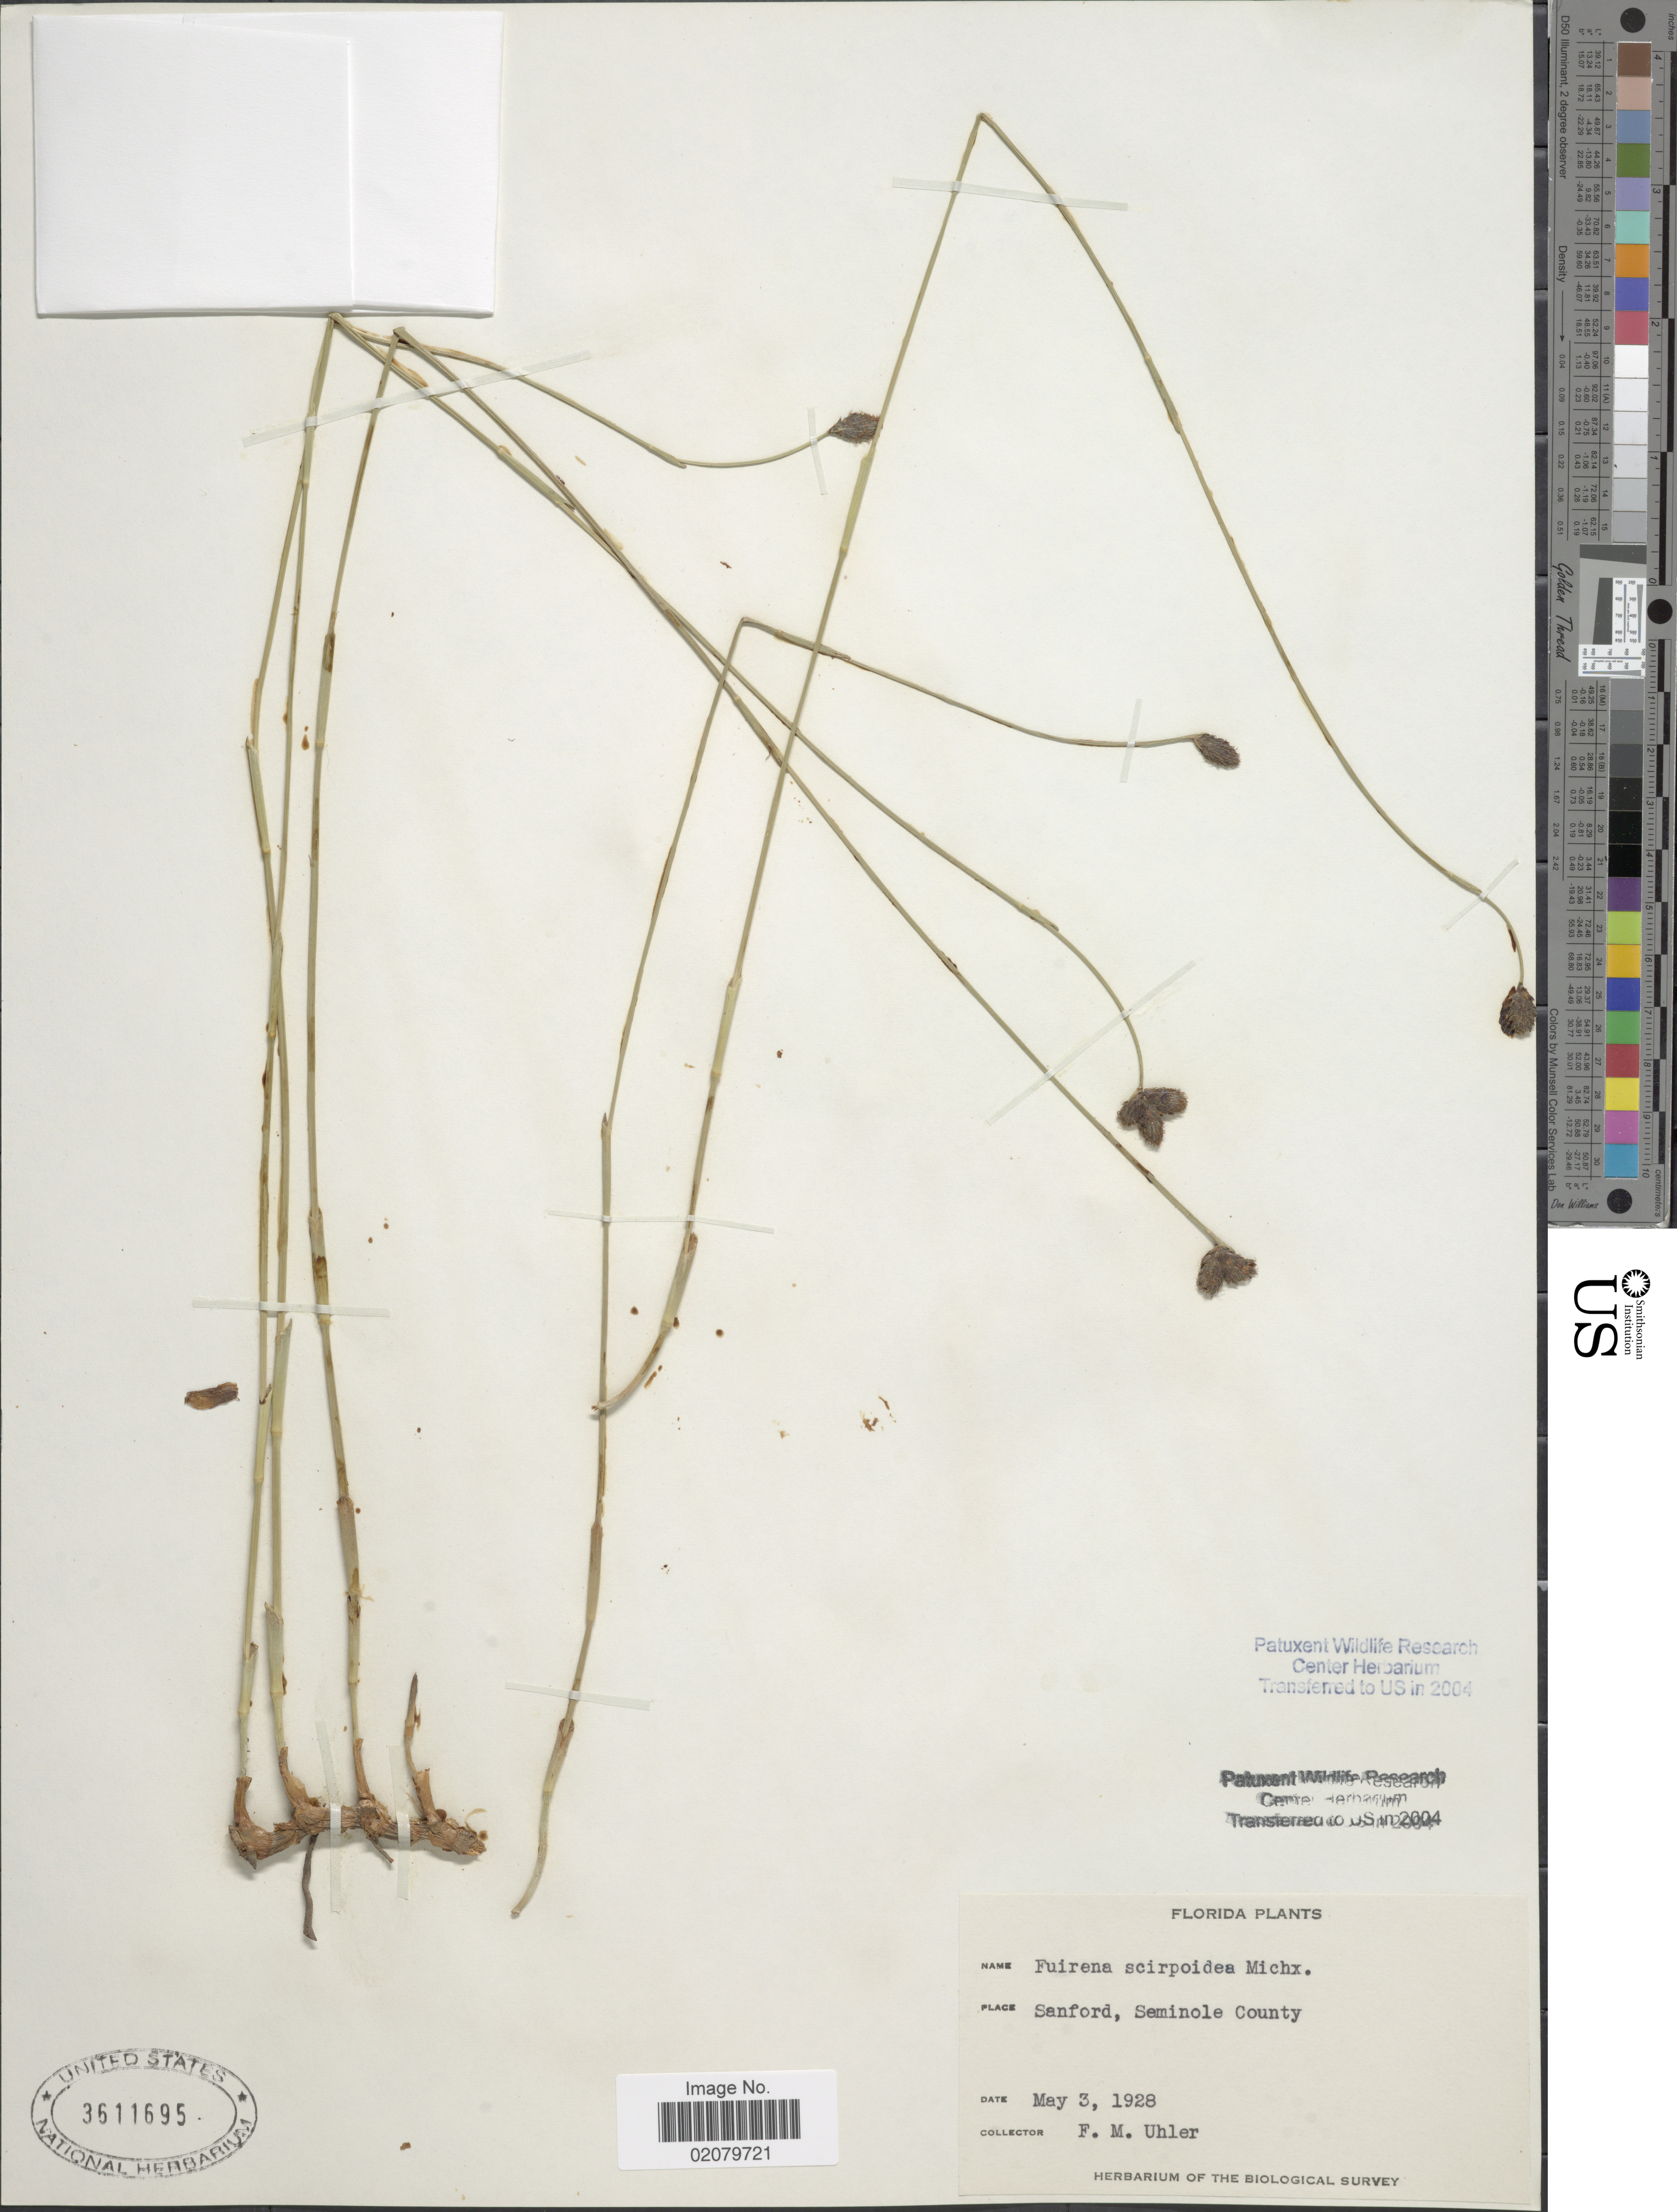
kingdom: Plantae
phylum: Tracheophyta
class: Liliopsida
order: Poales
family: Cyperaceae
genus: Fuirena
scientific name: Fuirena scirpoidea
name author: Michx.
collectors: F. M. Uhler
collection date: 1928-05-03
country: United States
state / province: Florida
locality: Sanford, Seminole County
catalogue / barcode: US 3611695